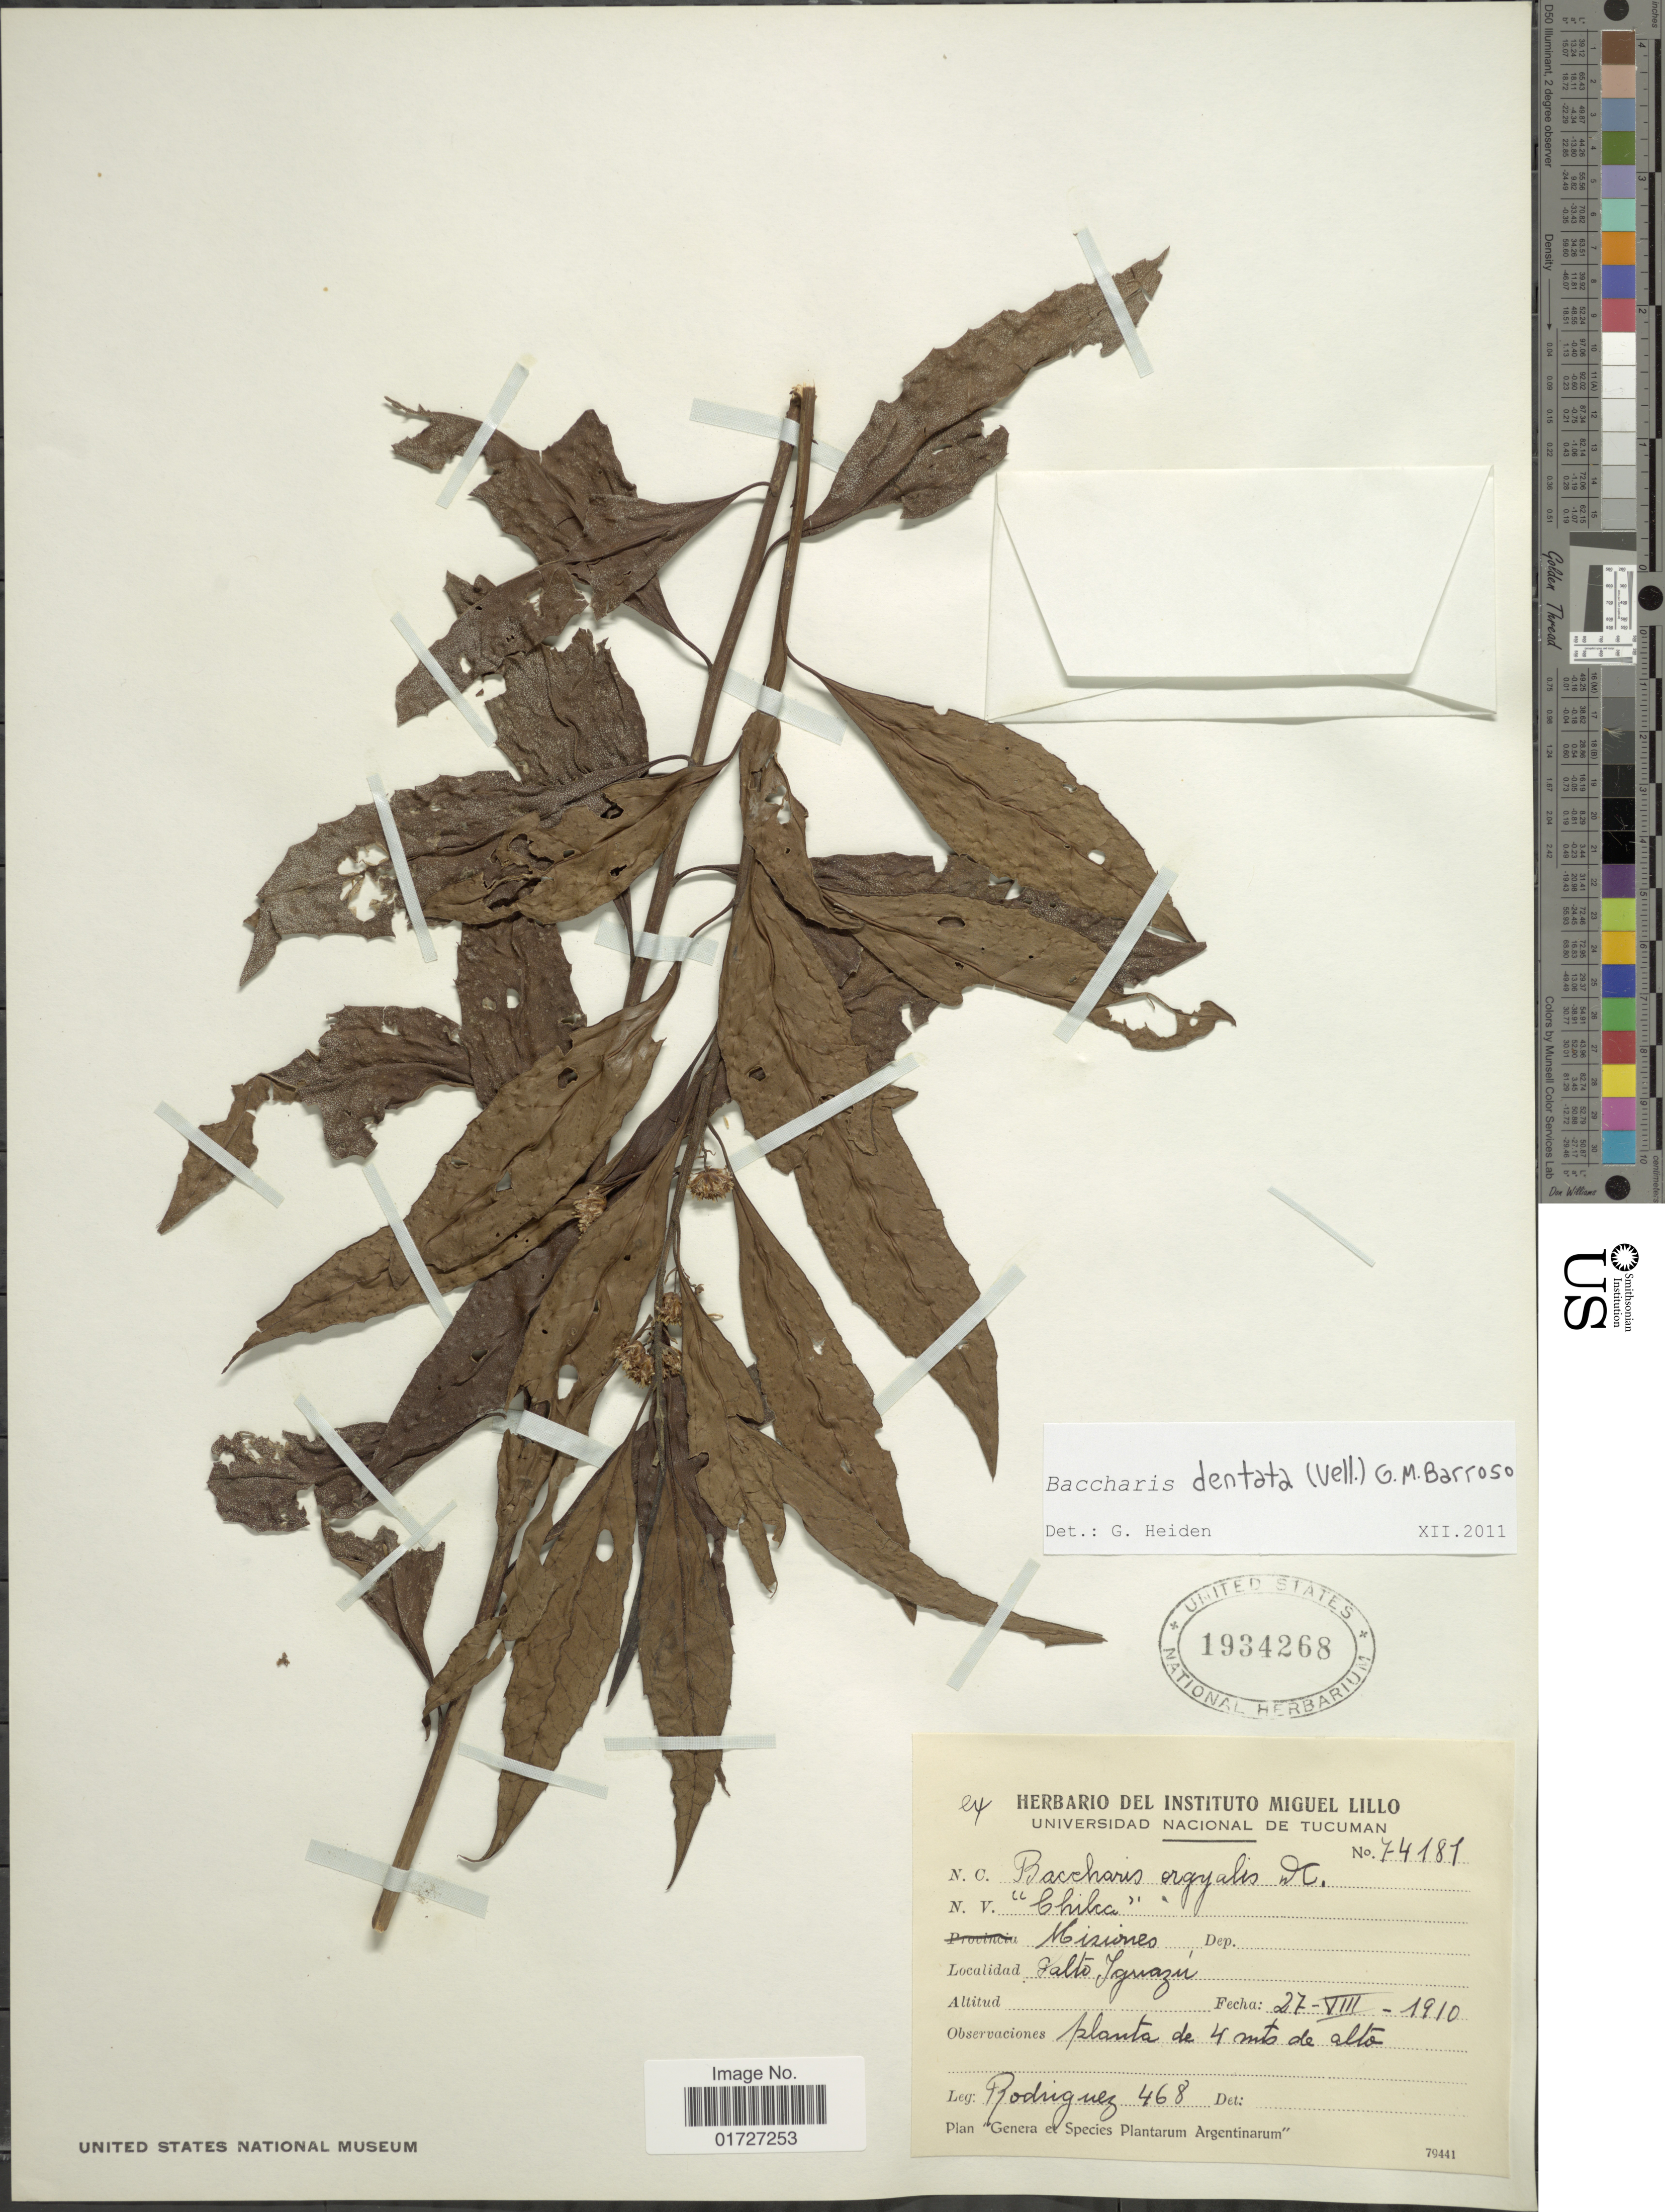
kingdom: Plantae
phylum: Tracheophyta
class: Magnoliopsida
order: Asterales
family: Asteraceae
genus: Baccharis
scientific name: Baccharis dentata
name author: (Vell.) G.M. Barroso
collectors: Rodriguez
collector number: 468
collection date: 1910-08-27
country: Argentina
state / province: Misiones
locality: Salto Iguazu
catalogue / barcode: US 1934268